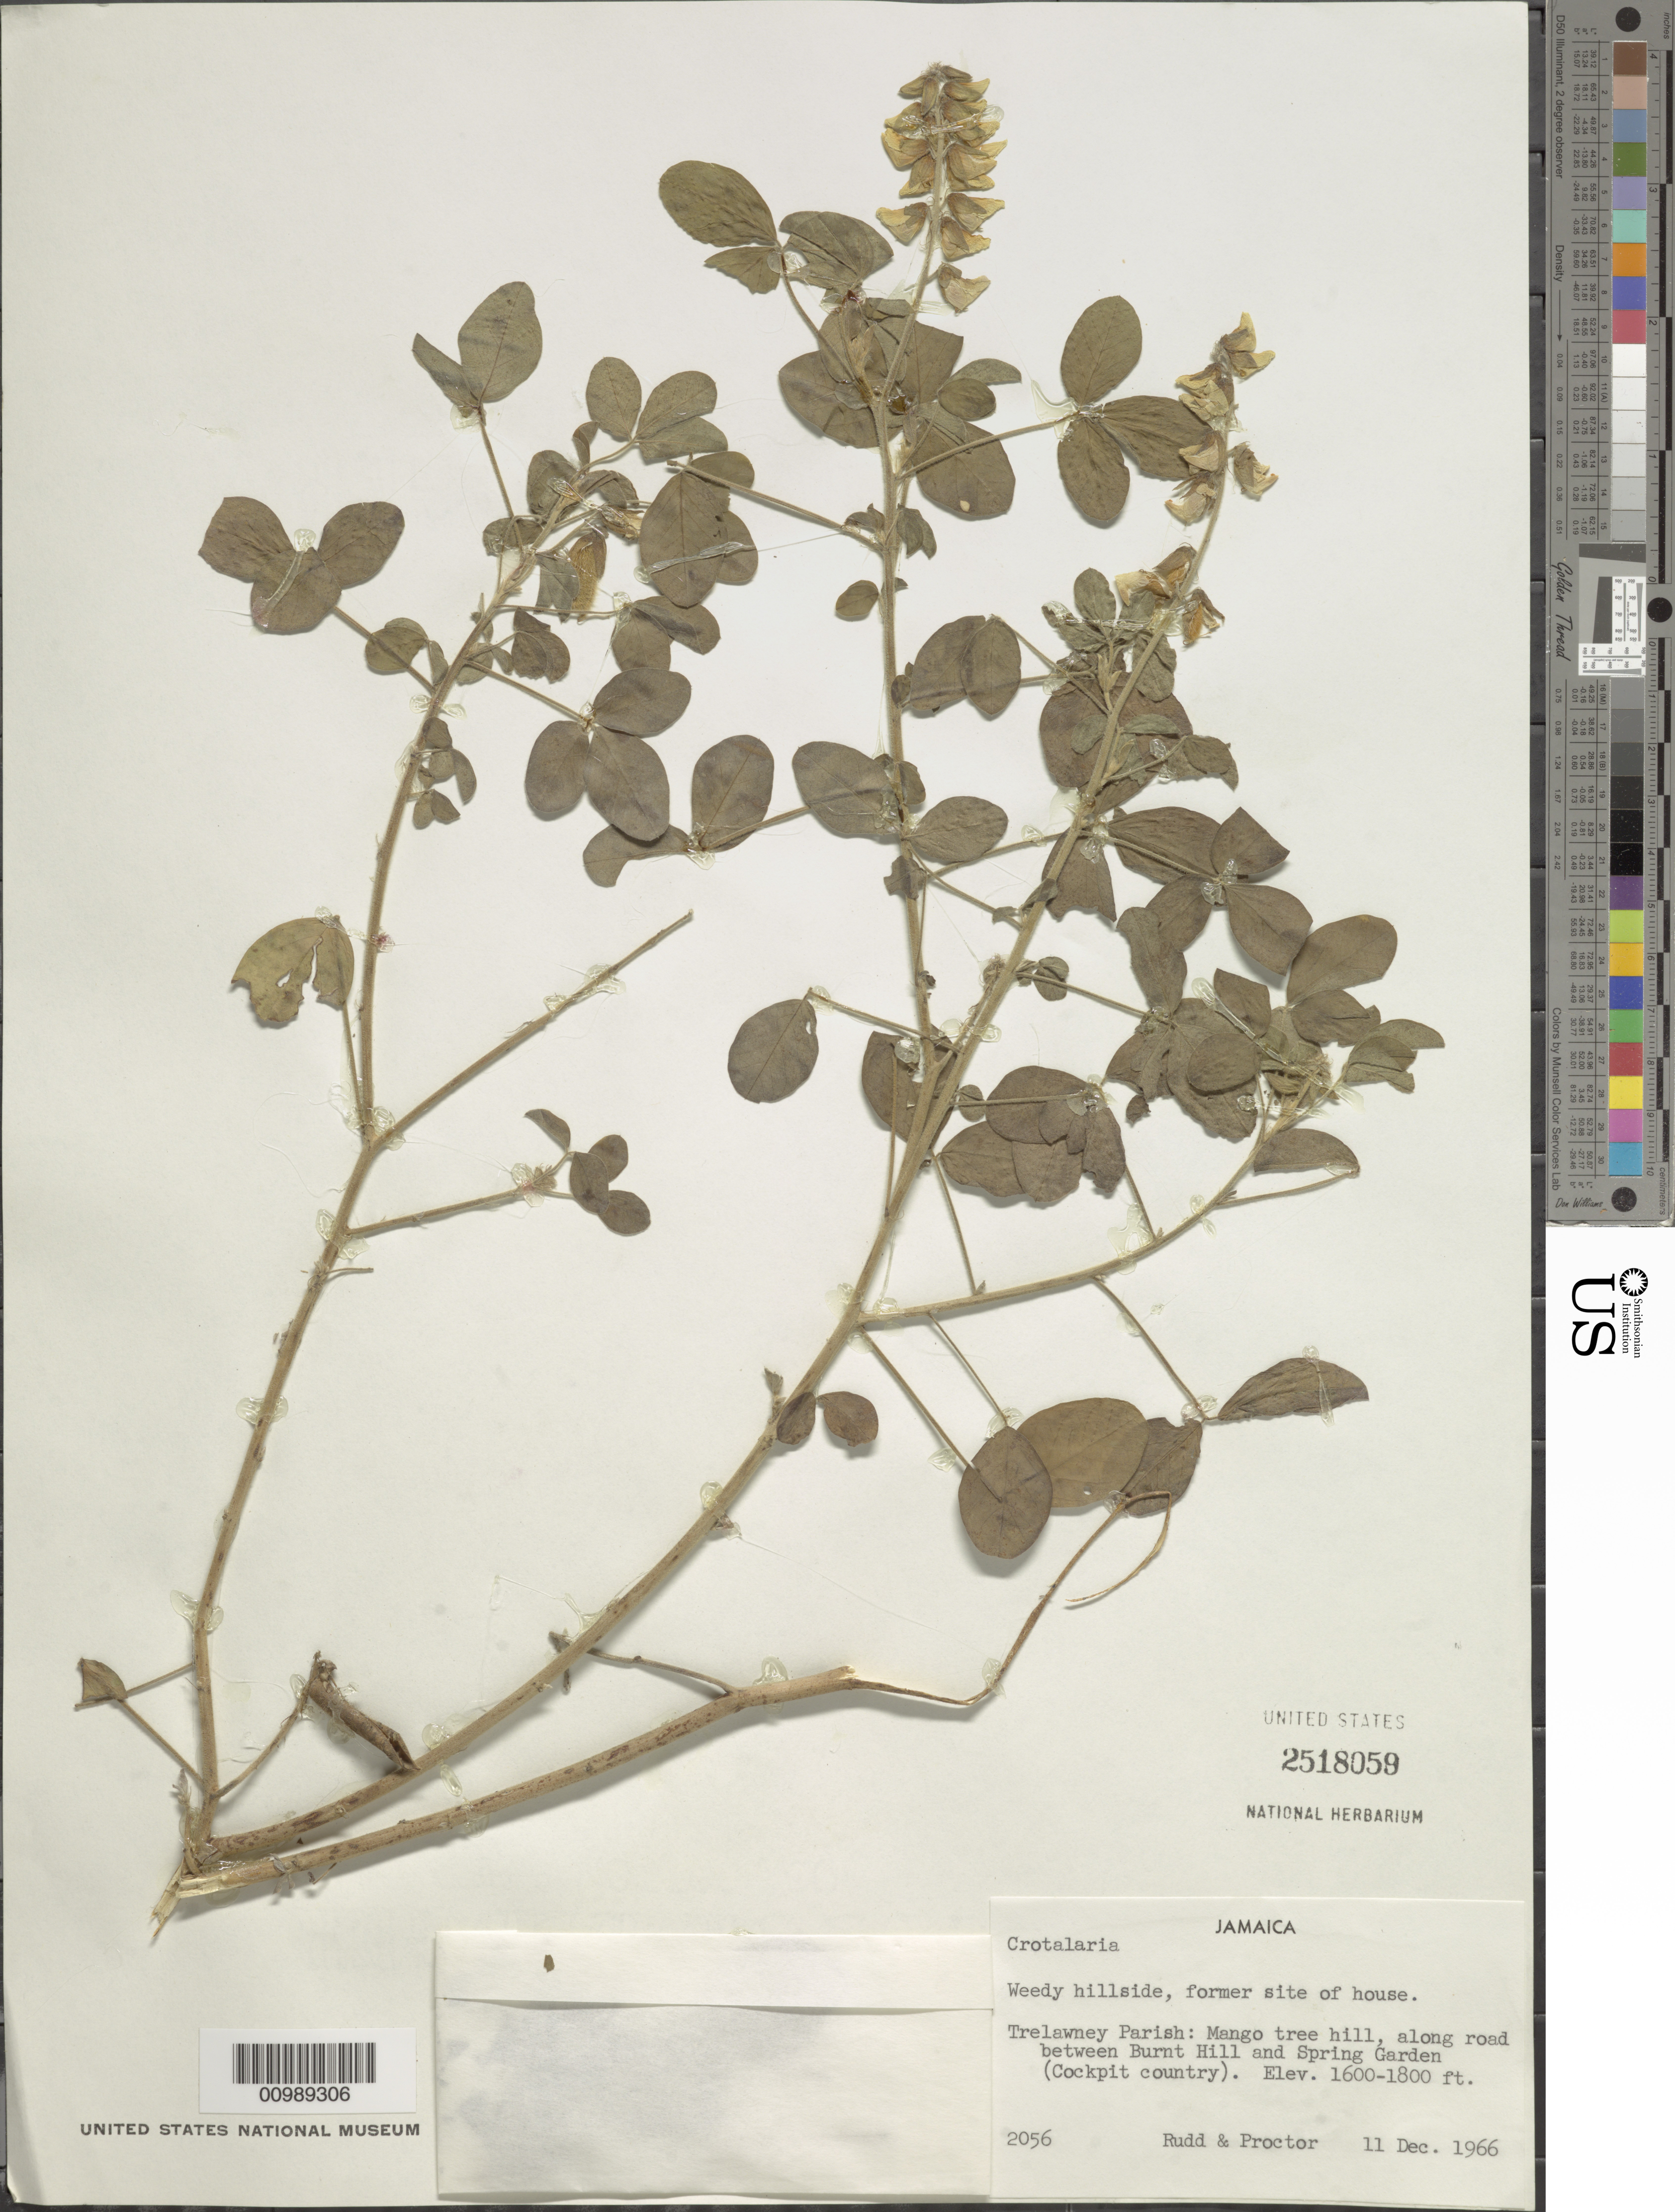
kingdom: Plantae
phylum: Tracheophyta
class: Magnoliopsida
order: Fabales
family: Fabaceae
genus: Crotalaria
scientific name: Crotalaria sp.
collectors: G. R. Proctor & V. E. Rudd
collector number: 2056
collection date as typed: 11 Dec 1966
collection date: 1966-12-11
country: Jamaica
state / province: Trelawny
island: Jamaica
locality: Mango tree hill, along road between Burnt Hill and Spring Garden (Cockpit Country)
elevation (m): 488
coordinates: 0 N, 0 E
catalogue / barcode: US 2518059